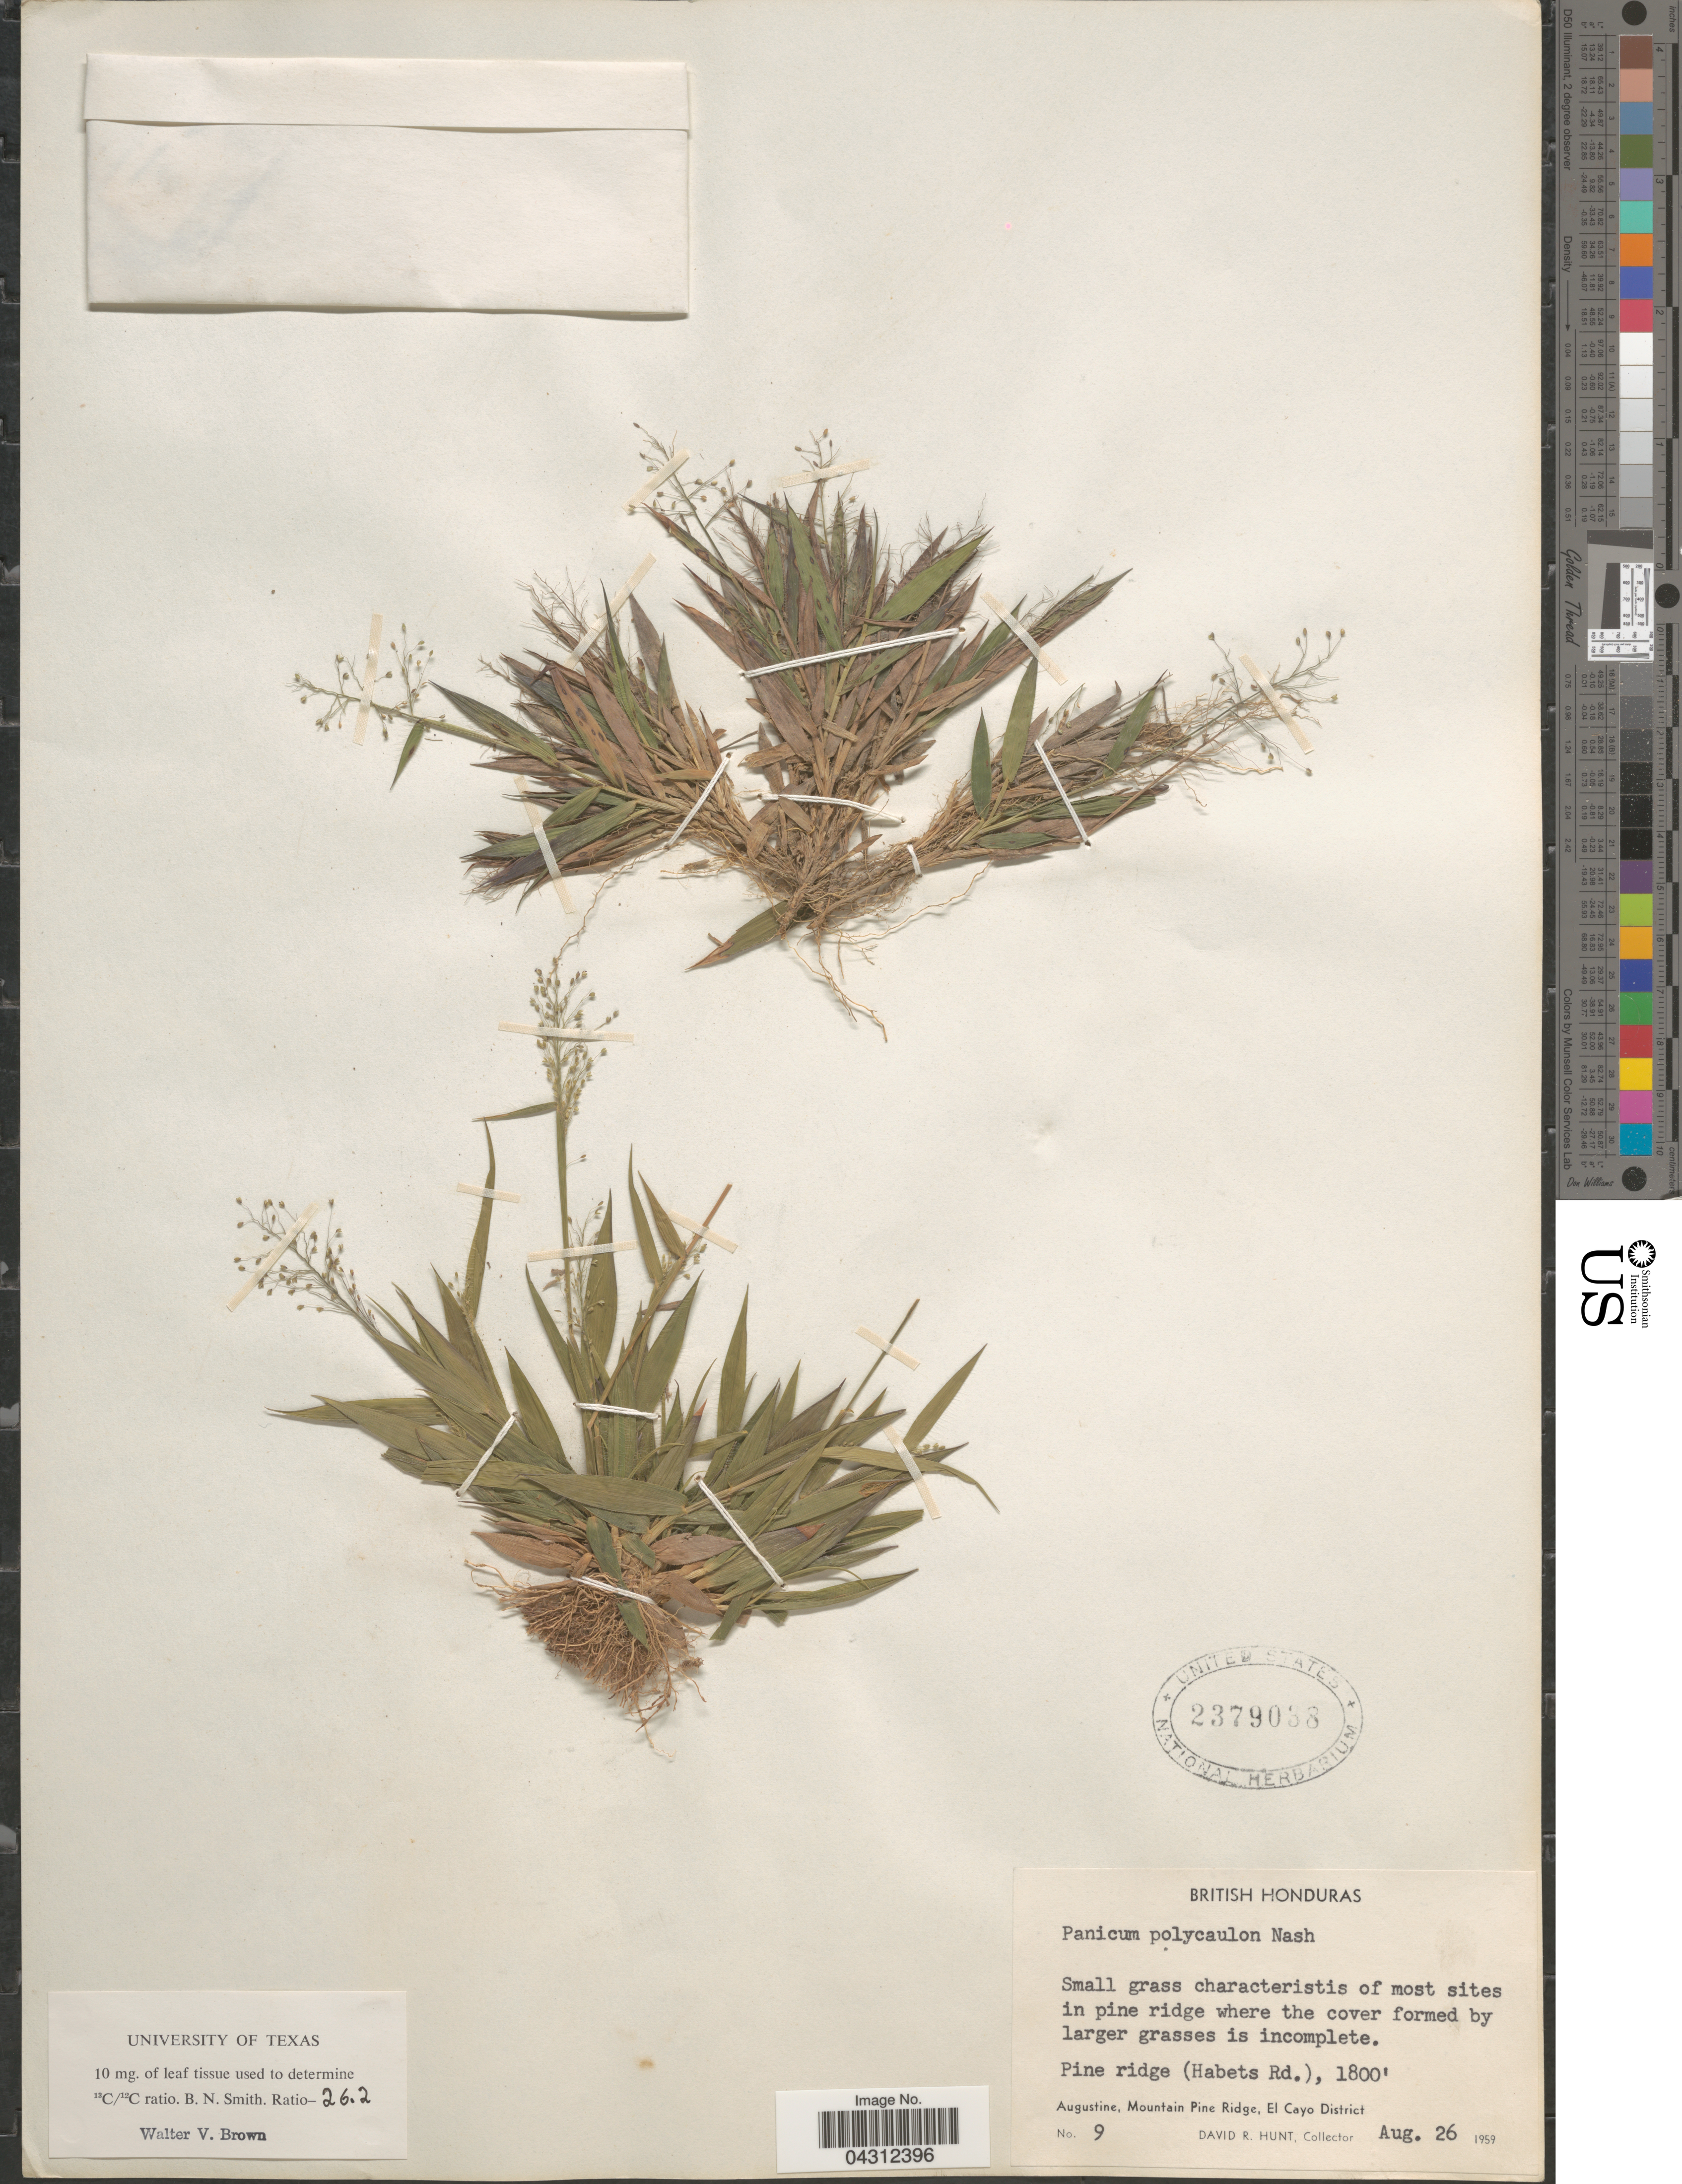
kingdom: Plantae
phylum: Tracheophyta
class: Liliopsida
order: Poales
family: Poaceae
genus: Dichanthelium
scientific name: Dichanthelium strigosum var. glabrescens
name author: (Griseb.) Freckmann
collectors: D. R. Hunt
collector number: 9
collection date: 1959-08-26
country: Belize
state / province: Cayo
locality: British Honduras. Pine ridge (Habets Rd.). Augustine, Mountain Pine Ridge, El Cayo District.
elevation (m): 549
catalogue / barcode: US 2379038